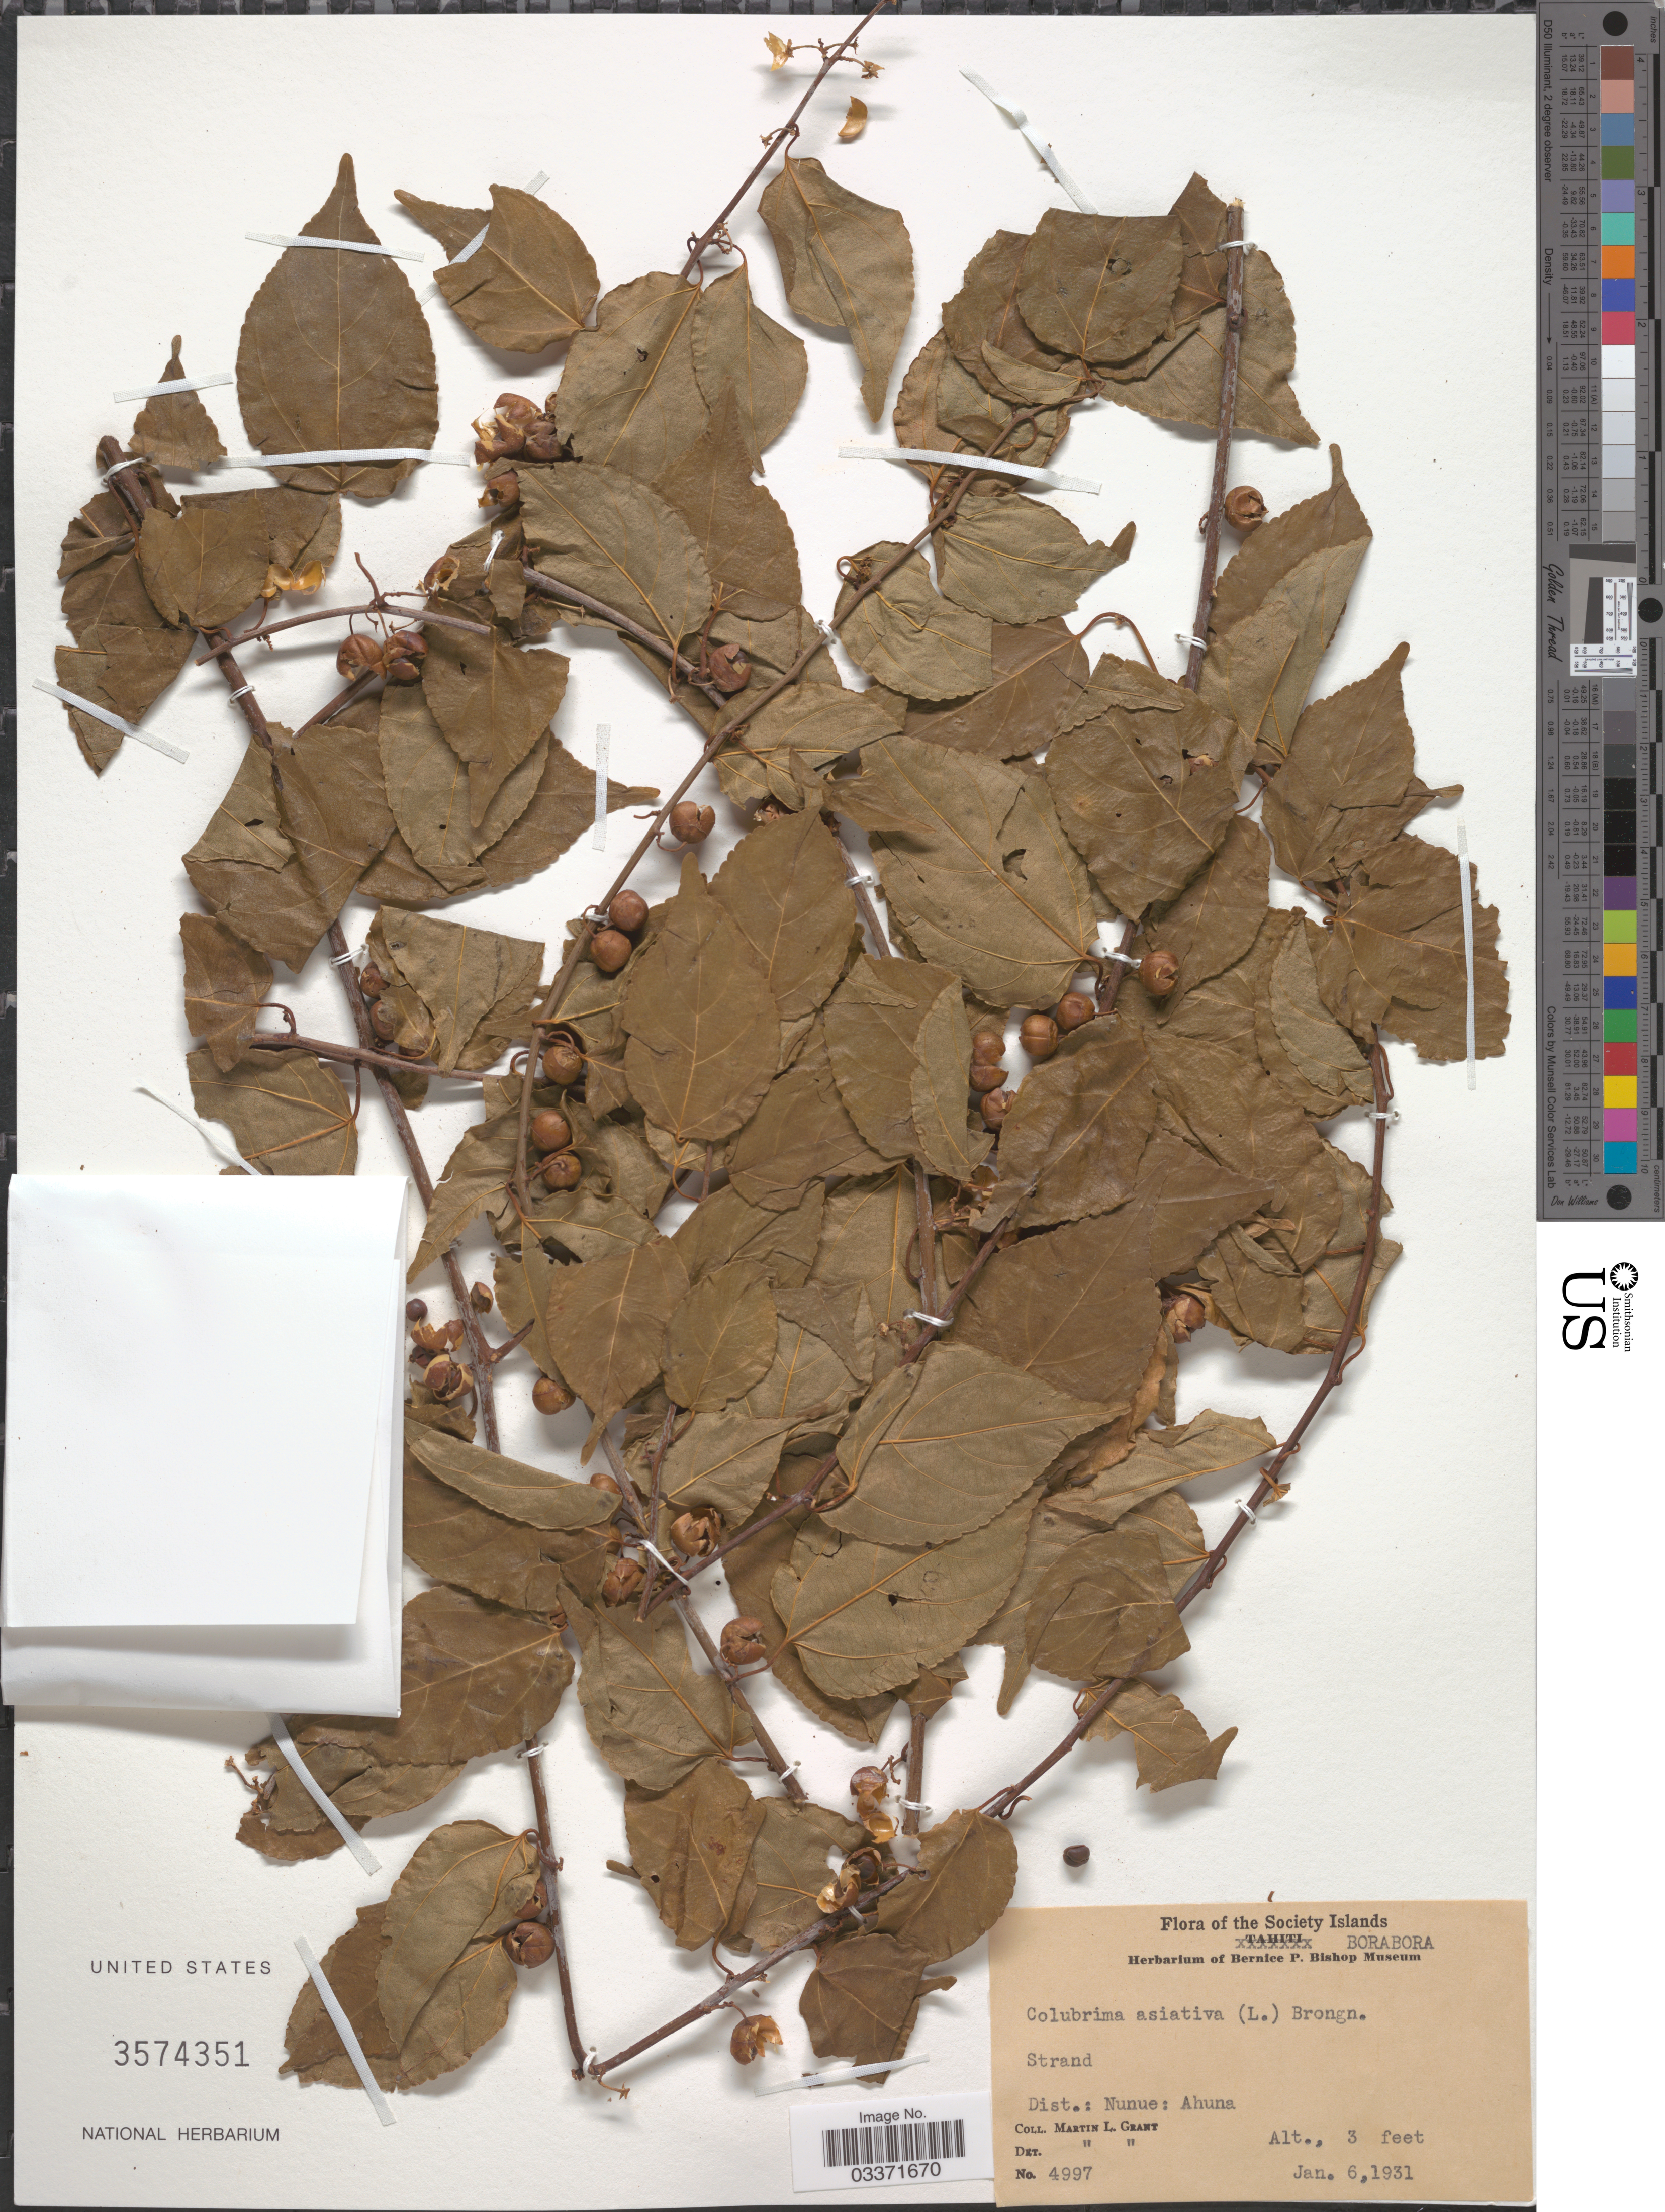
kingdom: Plantae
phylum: Tracheophyta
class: Magnoliopsida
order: Rosales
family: Rhamnaceae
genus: Colubrina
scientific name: Colubrina asiatica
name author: (L.) Brongn.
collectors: M. L. Grant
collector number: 4997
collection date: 1931-01-06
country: French Polynesia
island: Bora Bora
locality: Society Islands, Borabora, Dist.: Nunue: Ahuna.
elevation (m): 1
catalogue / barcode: US 3574351